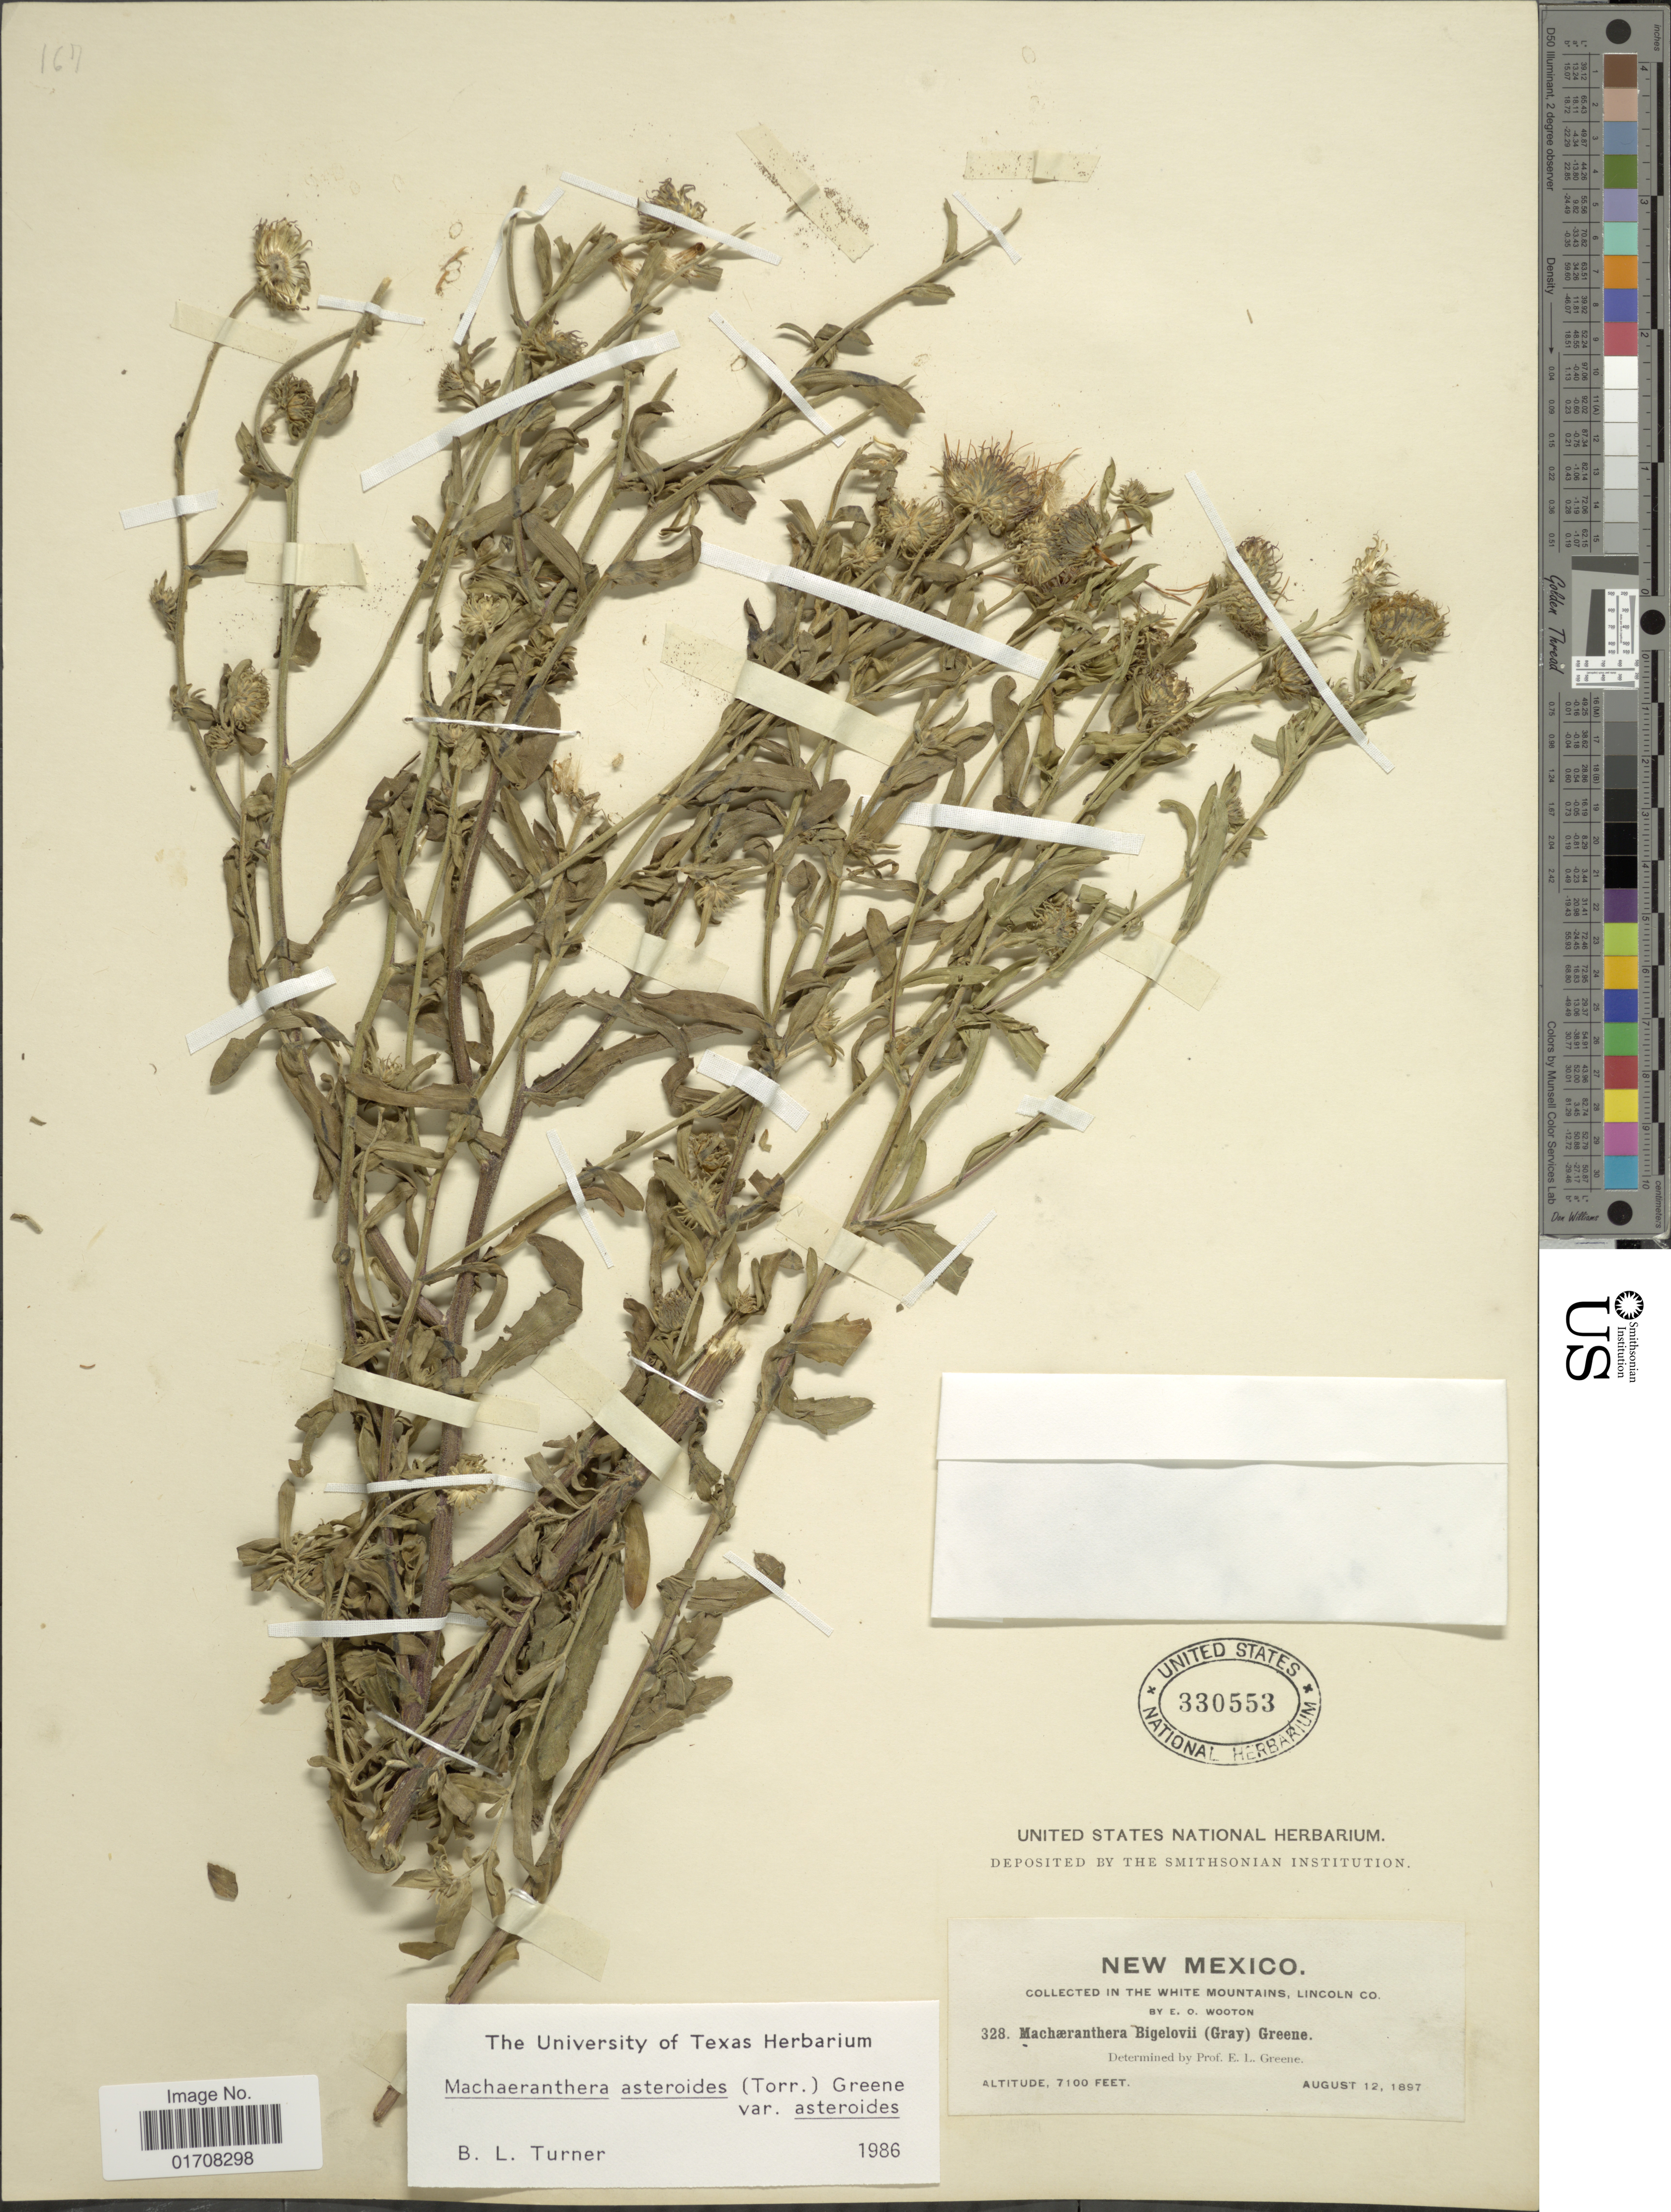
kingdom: Plantae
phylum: Tracheophyta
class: Magnoliopsida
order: Asterales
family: Asteraceae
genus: Machaeranthera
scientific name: Machaeranthera asteroides var. asteroides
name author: (Torr.) Greene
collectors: E. O. Wooton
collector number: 328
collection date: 1897-08-12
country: United States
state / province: New Mexico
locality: White Mountains, Lincoln Co.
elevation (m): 2164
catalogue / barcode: US 330553